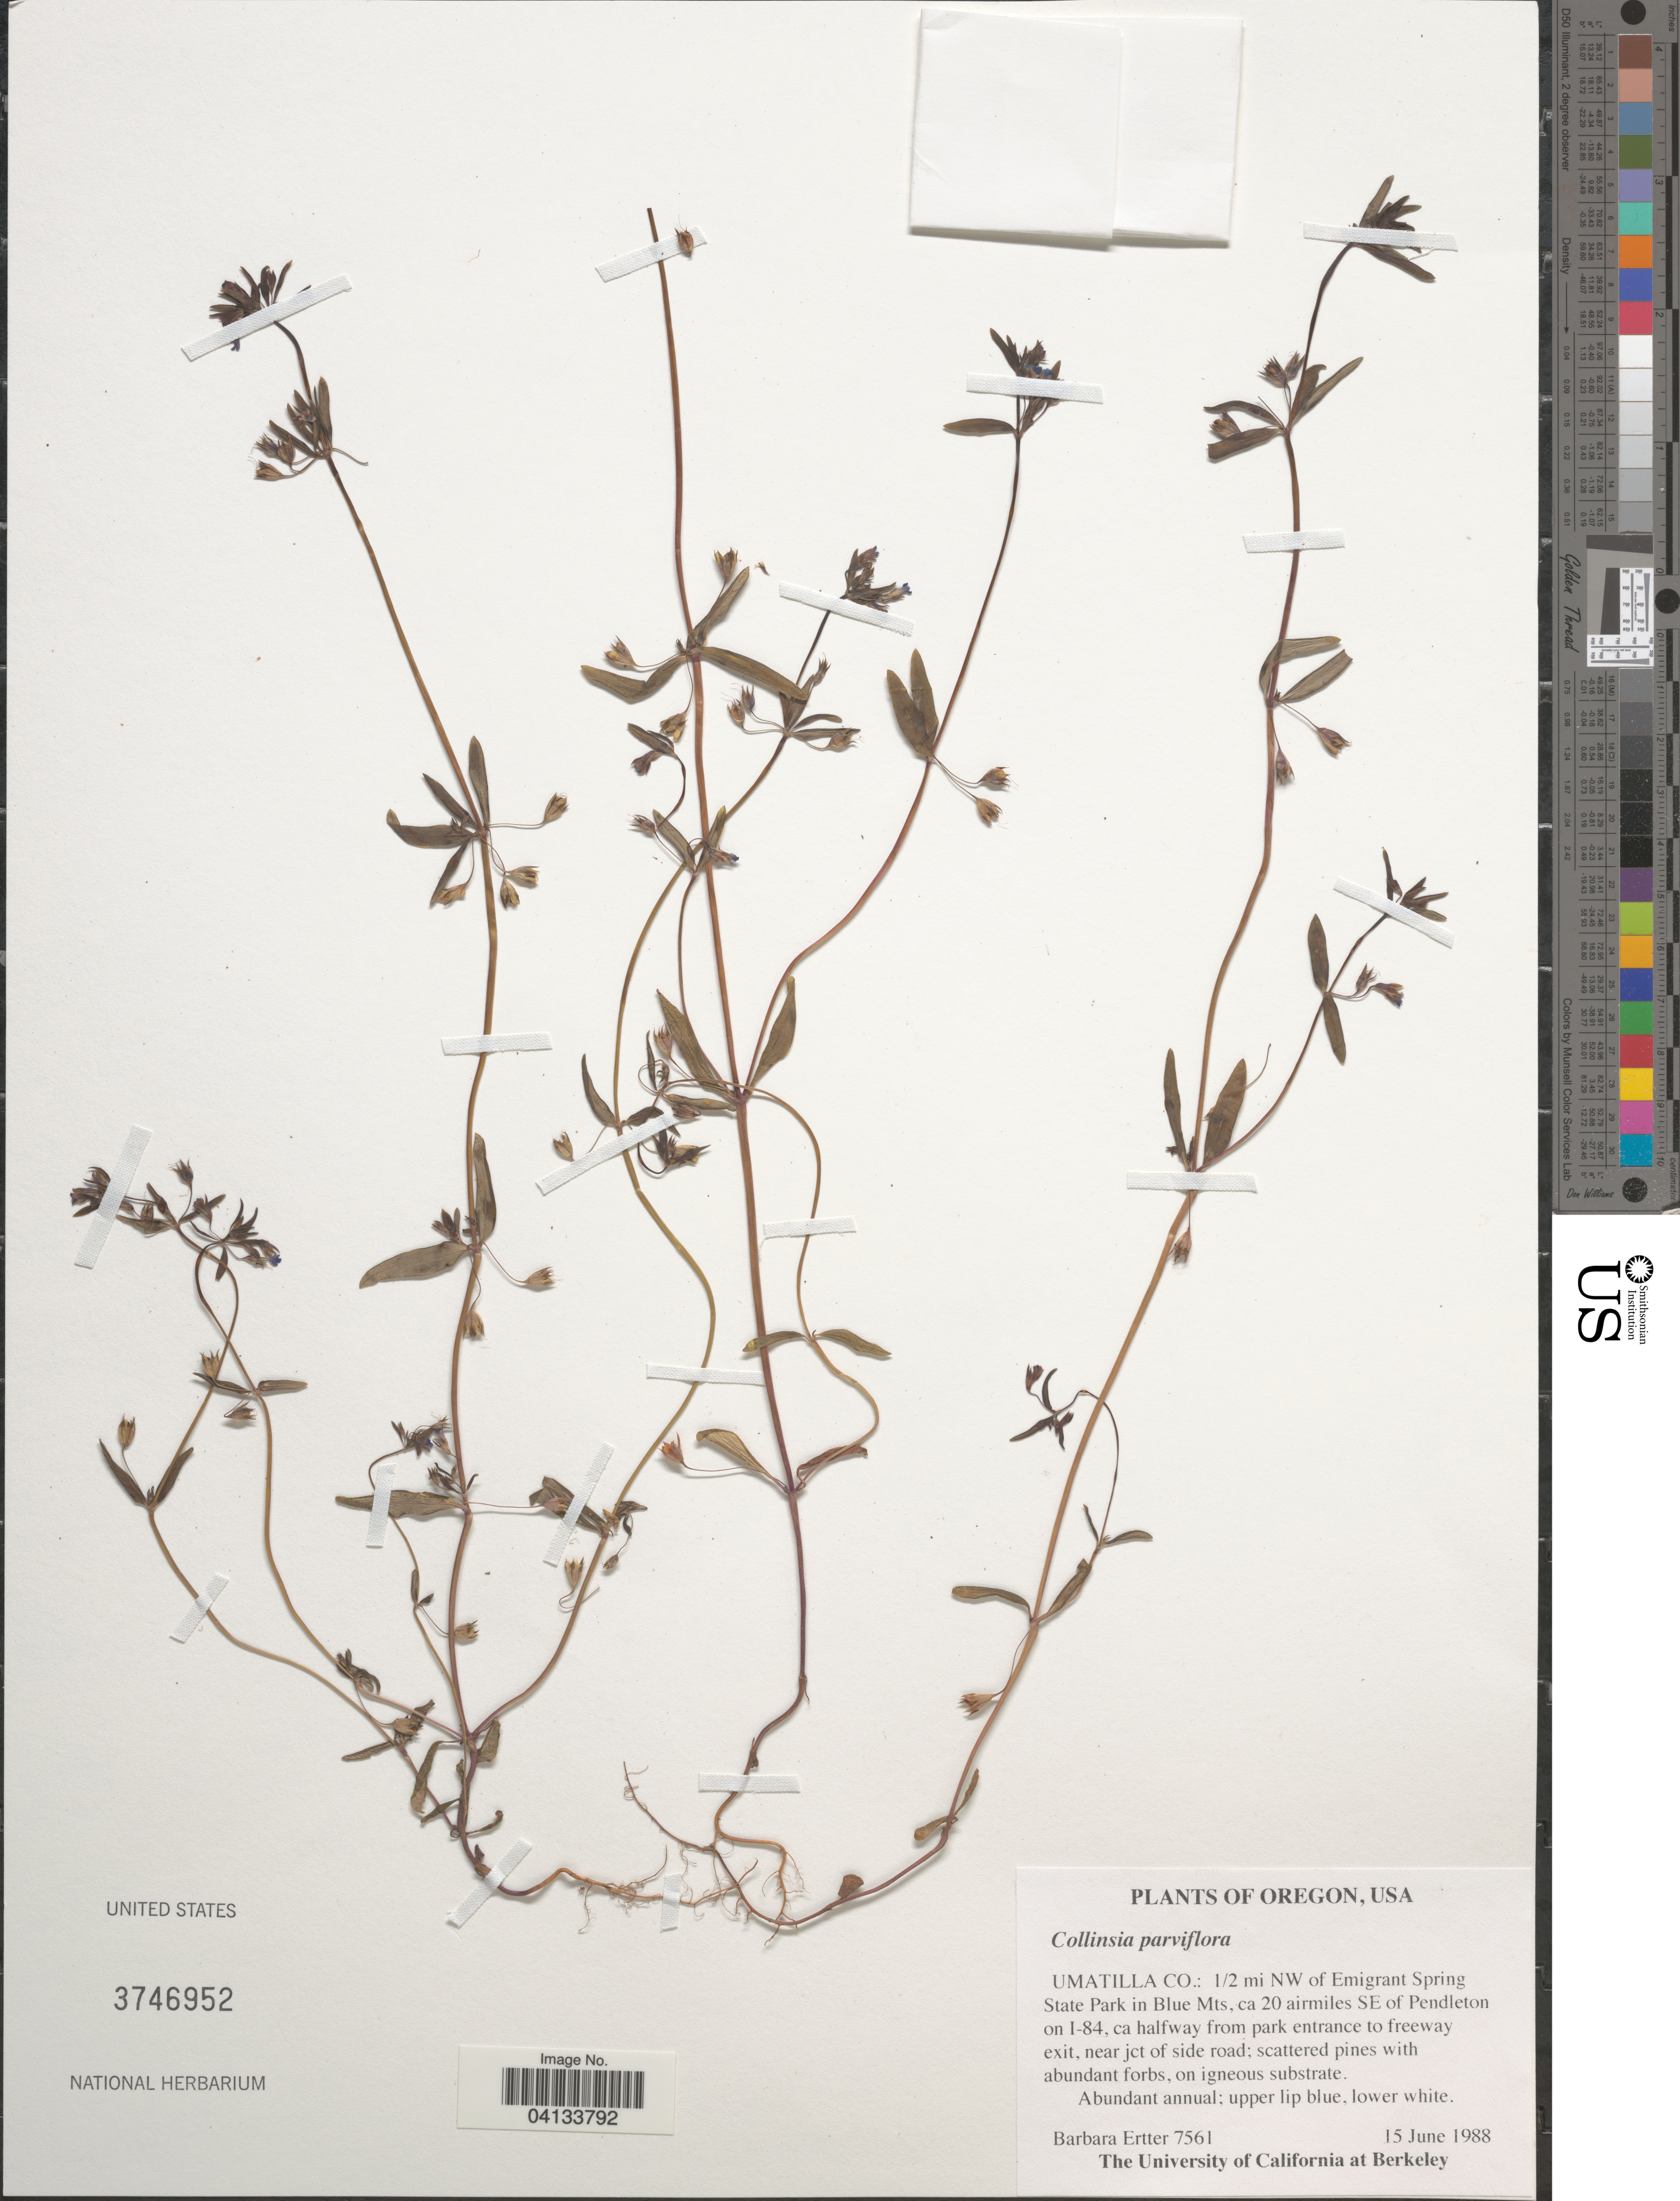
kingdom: Plantae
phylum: Tracheophyta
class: Magnoliopsida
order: Lamiales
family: Plantaginaceae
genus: Collinsia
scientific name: Collinsia parviflora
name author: Douglas ex Lindl.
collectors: B. Ertter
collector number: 7561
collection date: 1988-06-15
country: United States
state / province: Oregon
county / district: Umatilla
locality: Umatilla Co.: 1/2 mi NW of Emigrant Spring State Park in Blue Mts, ca 20 airmiles SE of Pendleton on I-84, ca halfway from park entrance to freeway exit, near jct of side road.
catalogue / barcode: US 3746952